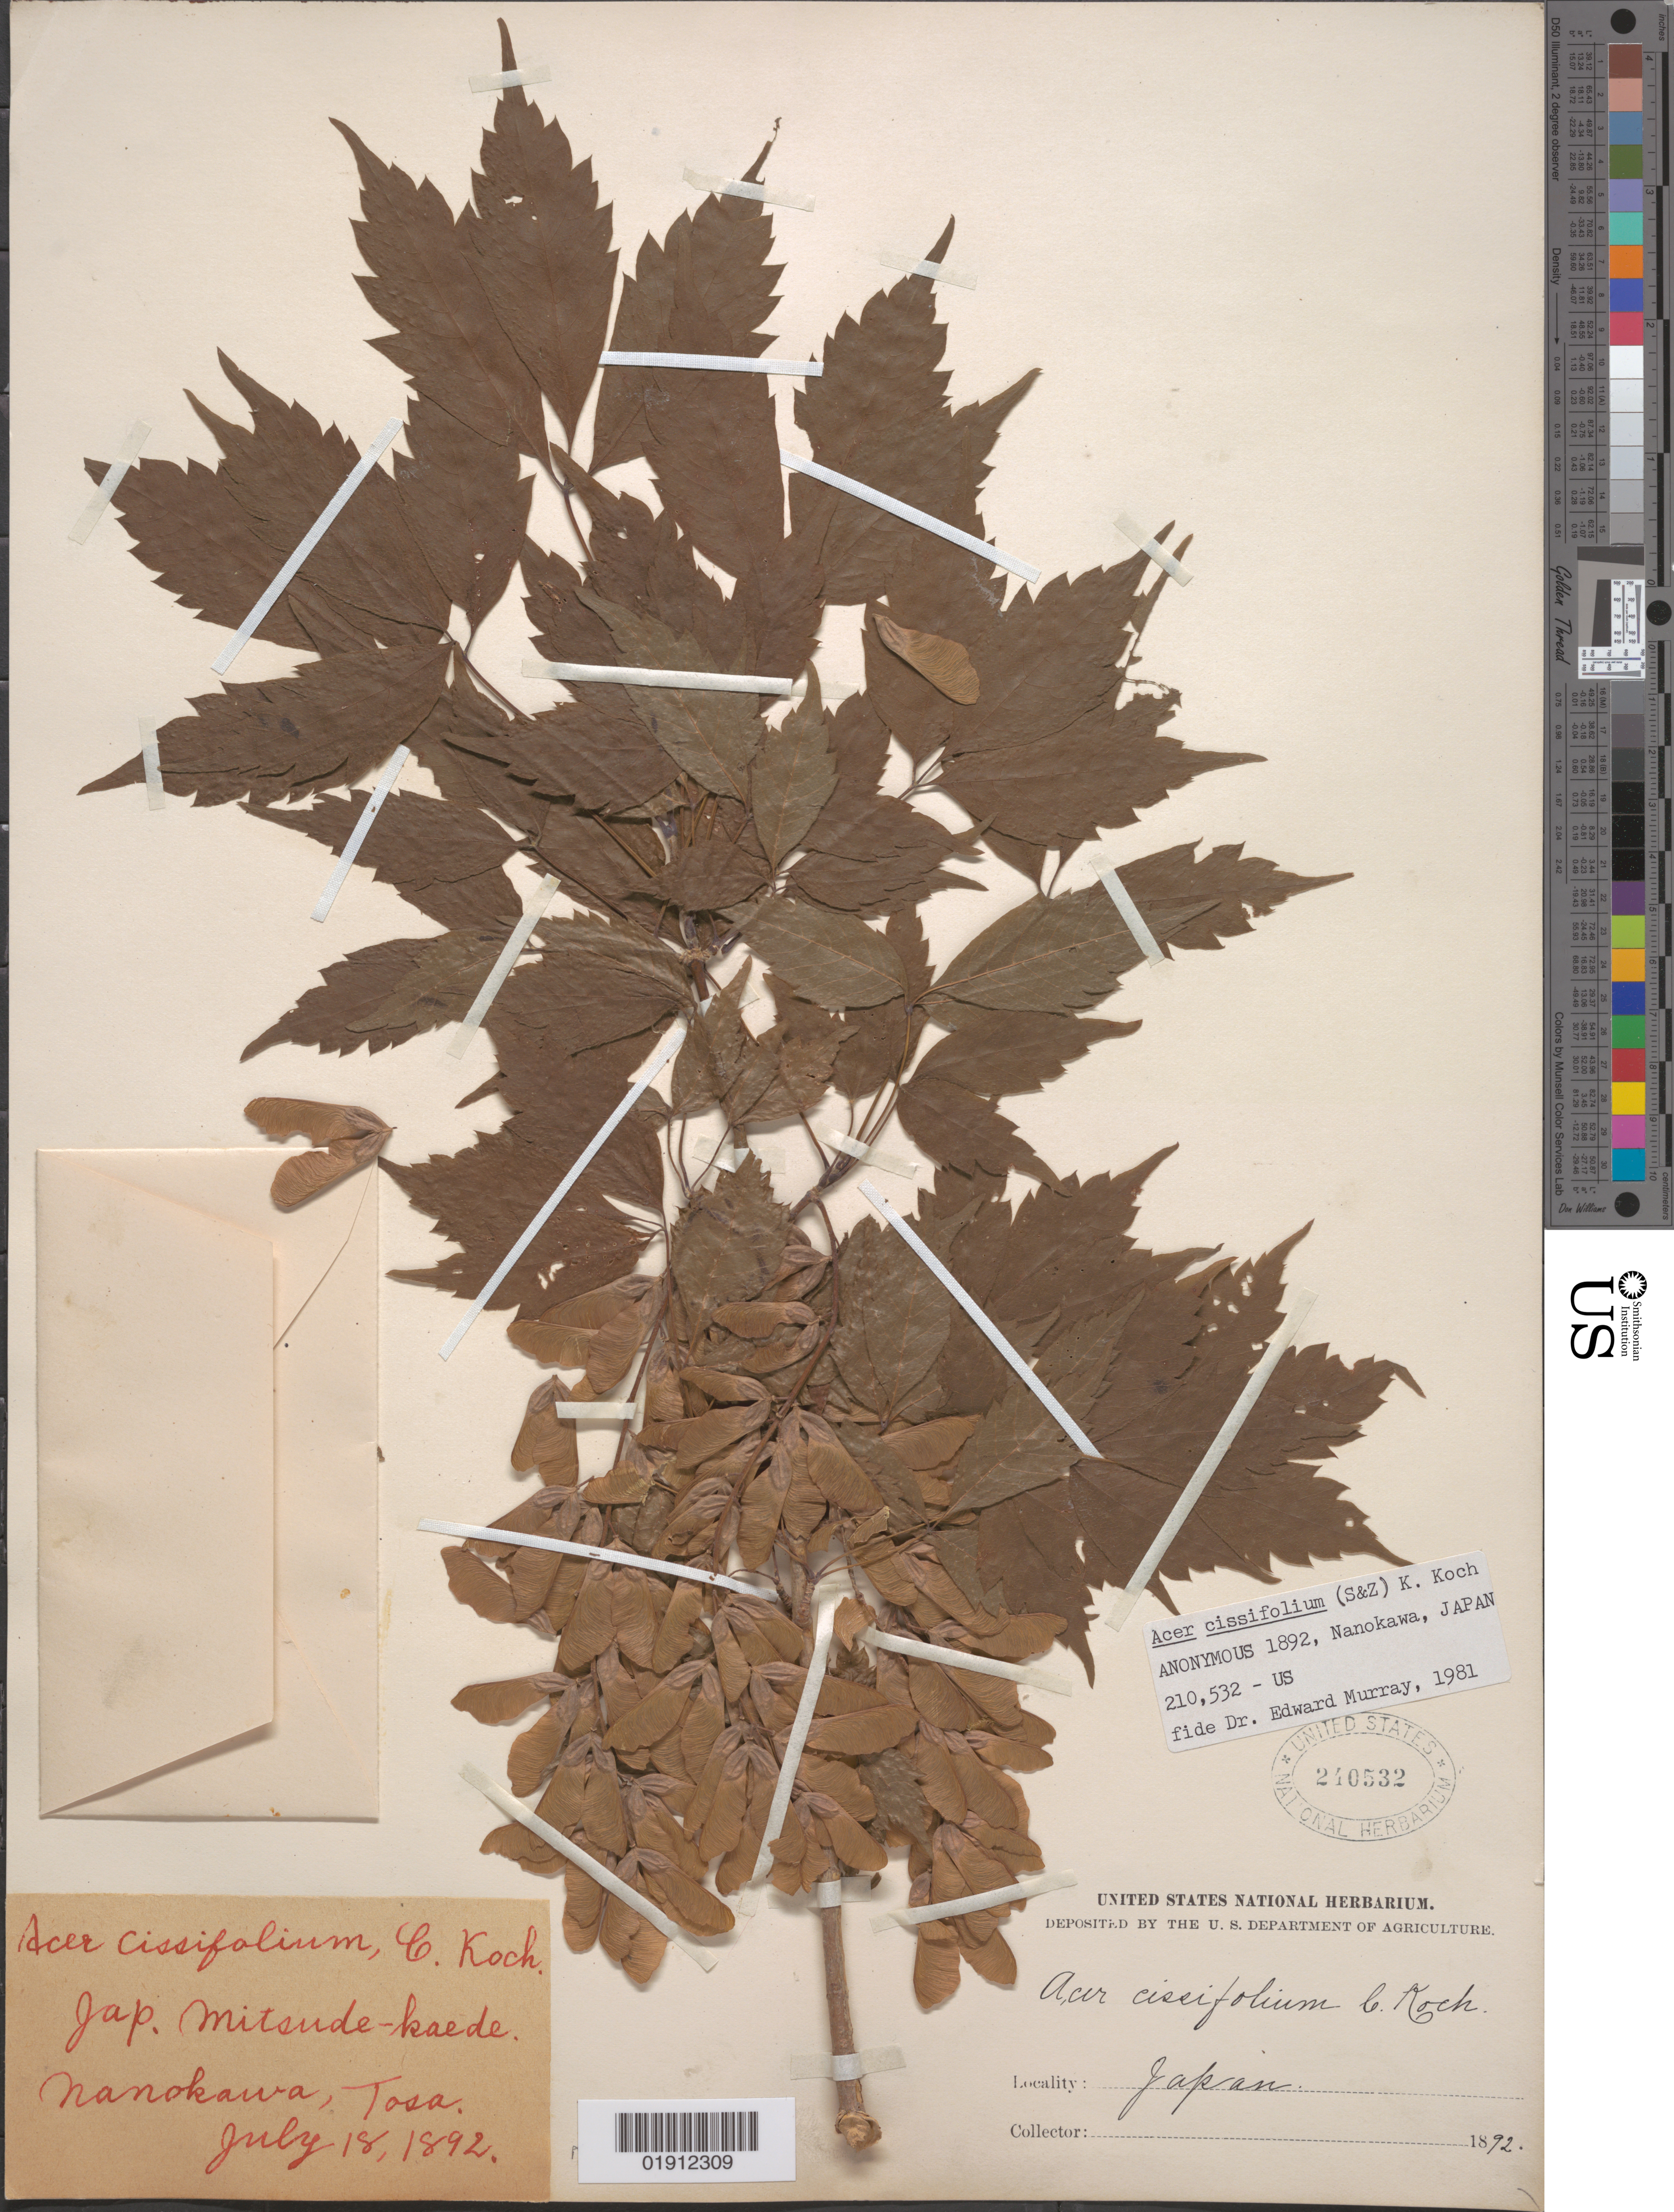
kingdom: Plantae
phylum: Tracheophyta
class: Magnoliopsida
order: Sapindales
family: Sapindaceae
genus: Acer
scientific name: Acer cissifolium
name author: (Siebold & Zucc.) K. Koch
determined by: Murray, Edward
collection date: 1892-07-18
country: Japan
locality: Nanokawa, Tosa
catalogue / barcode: US 240532